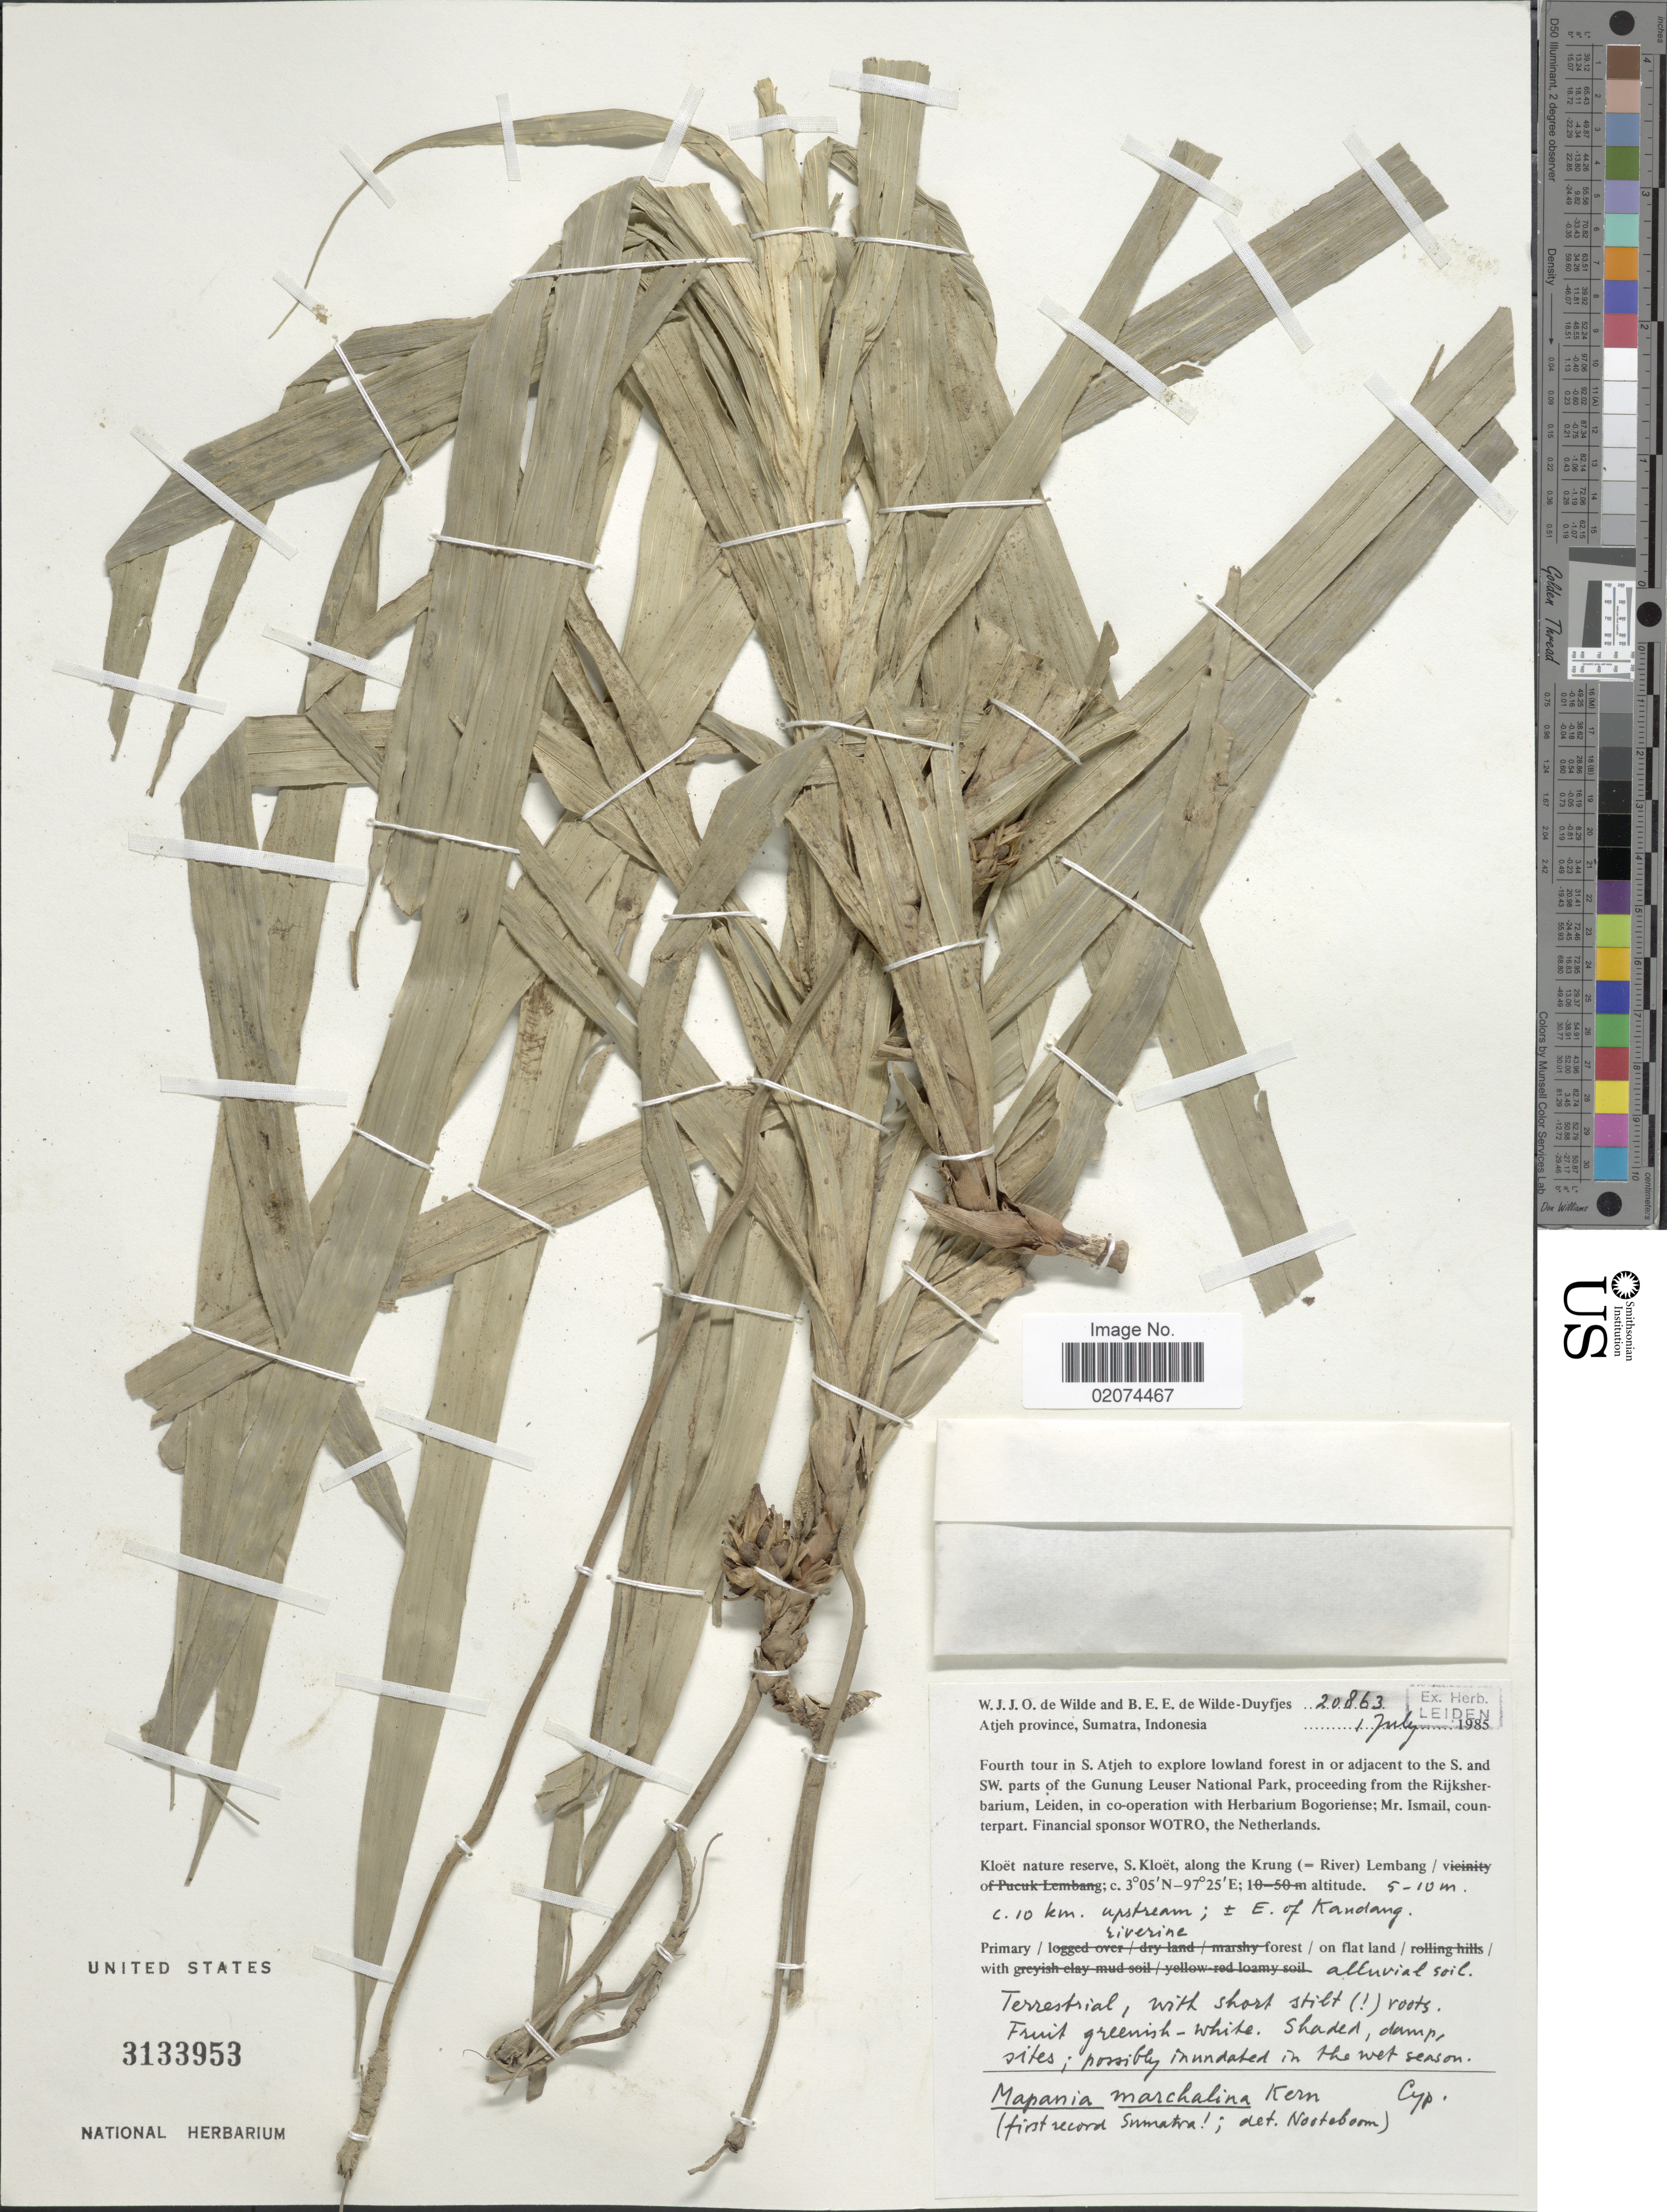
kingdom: Plantae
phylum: Tracheophyta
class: Liliopsida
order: Poales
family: Cyperaceae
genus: Mapania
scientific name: Mapania maschalina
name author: J. Kern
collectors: W. J. de Wilde & B. E. de Wilde-Duyfjes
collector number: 20863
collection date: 1985-07-01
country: Indonesia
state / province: Sumatra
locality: Atjeh province. In or adjacent to the S. and SW. part of the Gunung Leuser National Park. Kloet nature reserve, S. Kloet, along the Krung ( = river) Lembang. c. 10 km. upstream; E. of Kandang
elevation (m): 5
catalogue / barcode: US 3133953